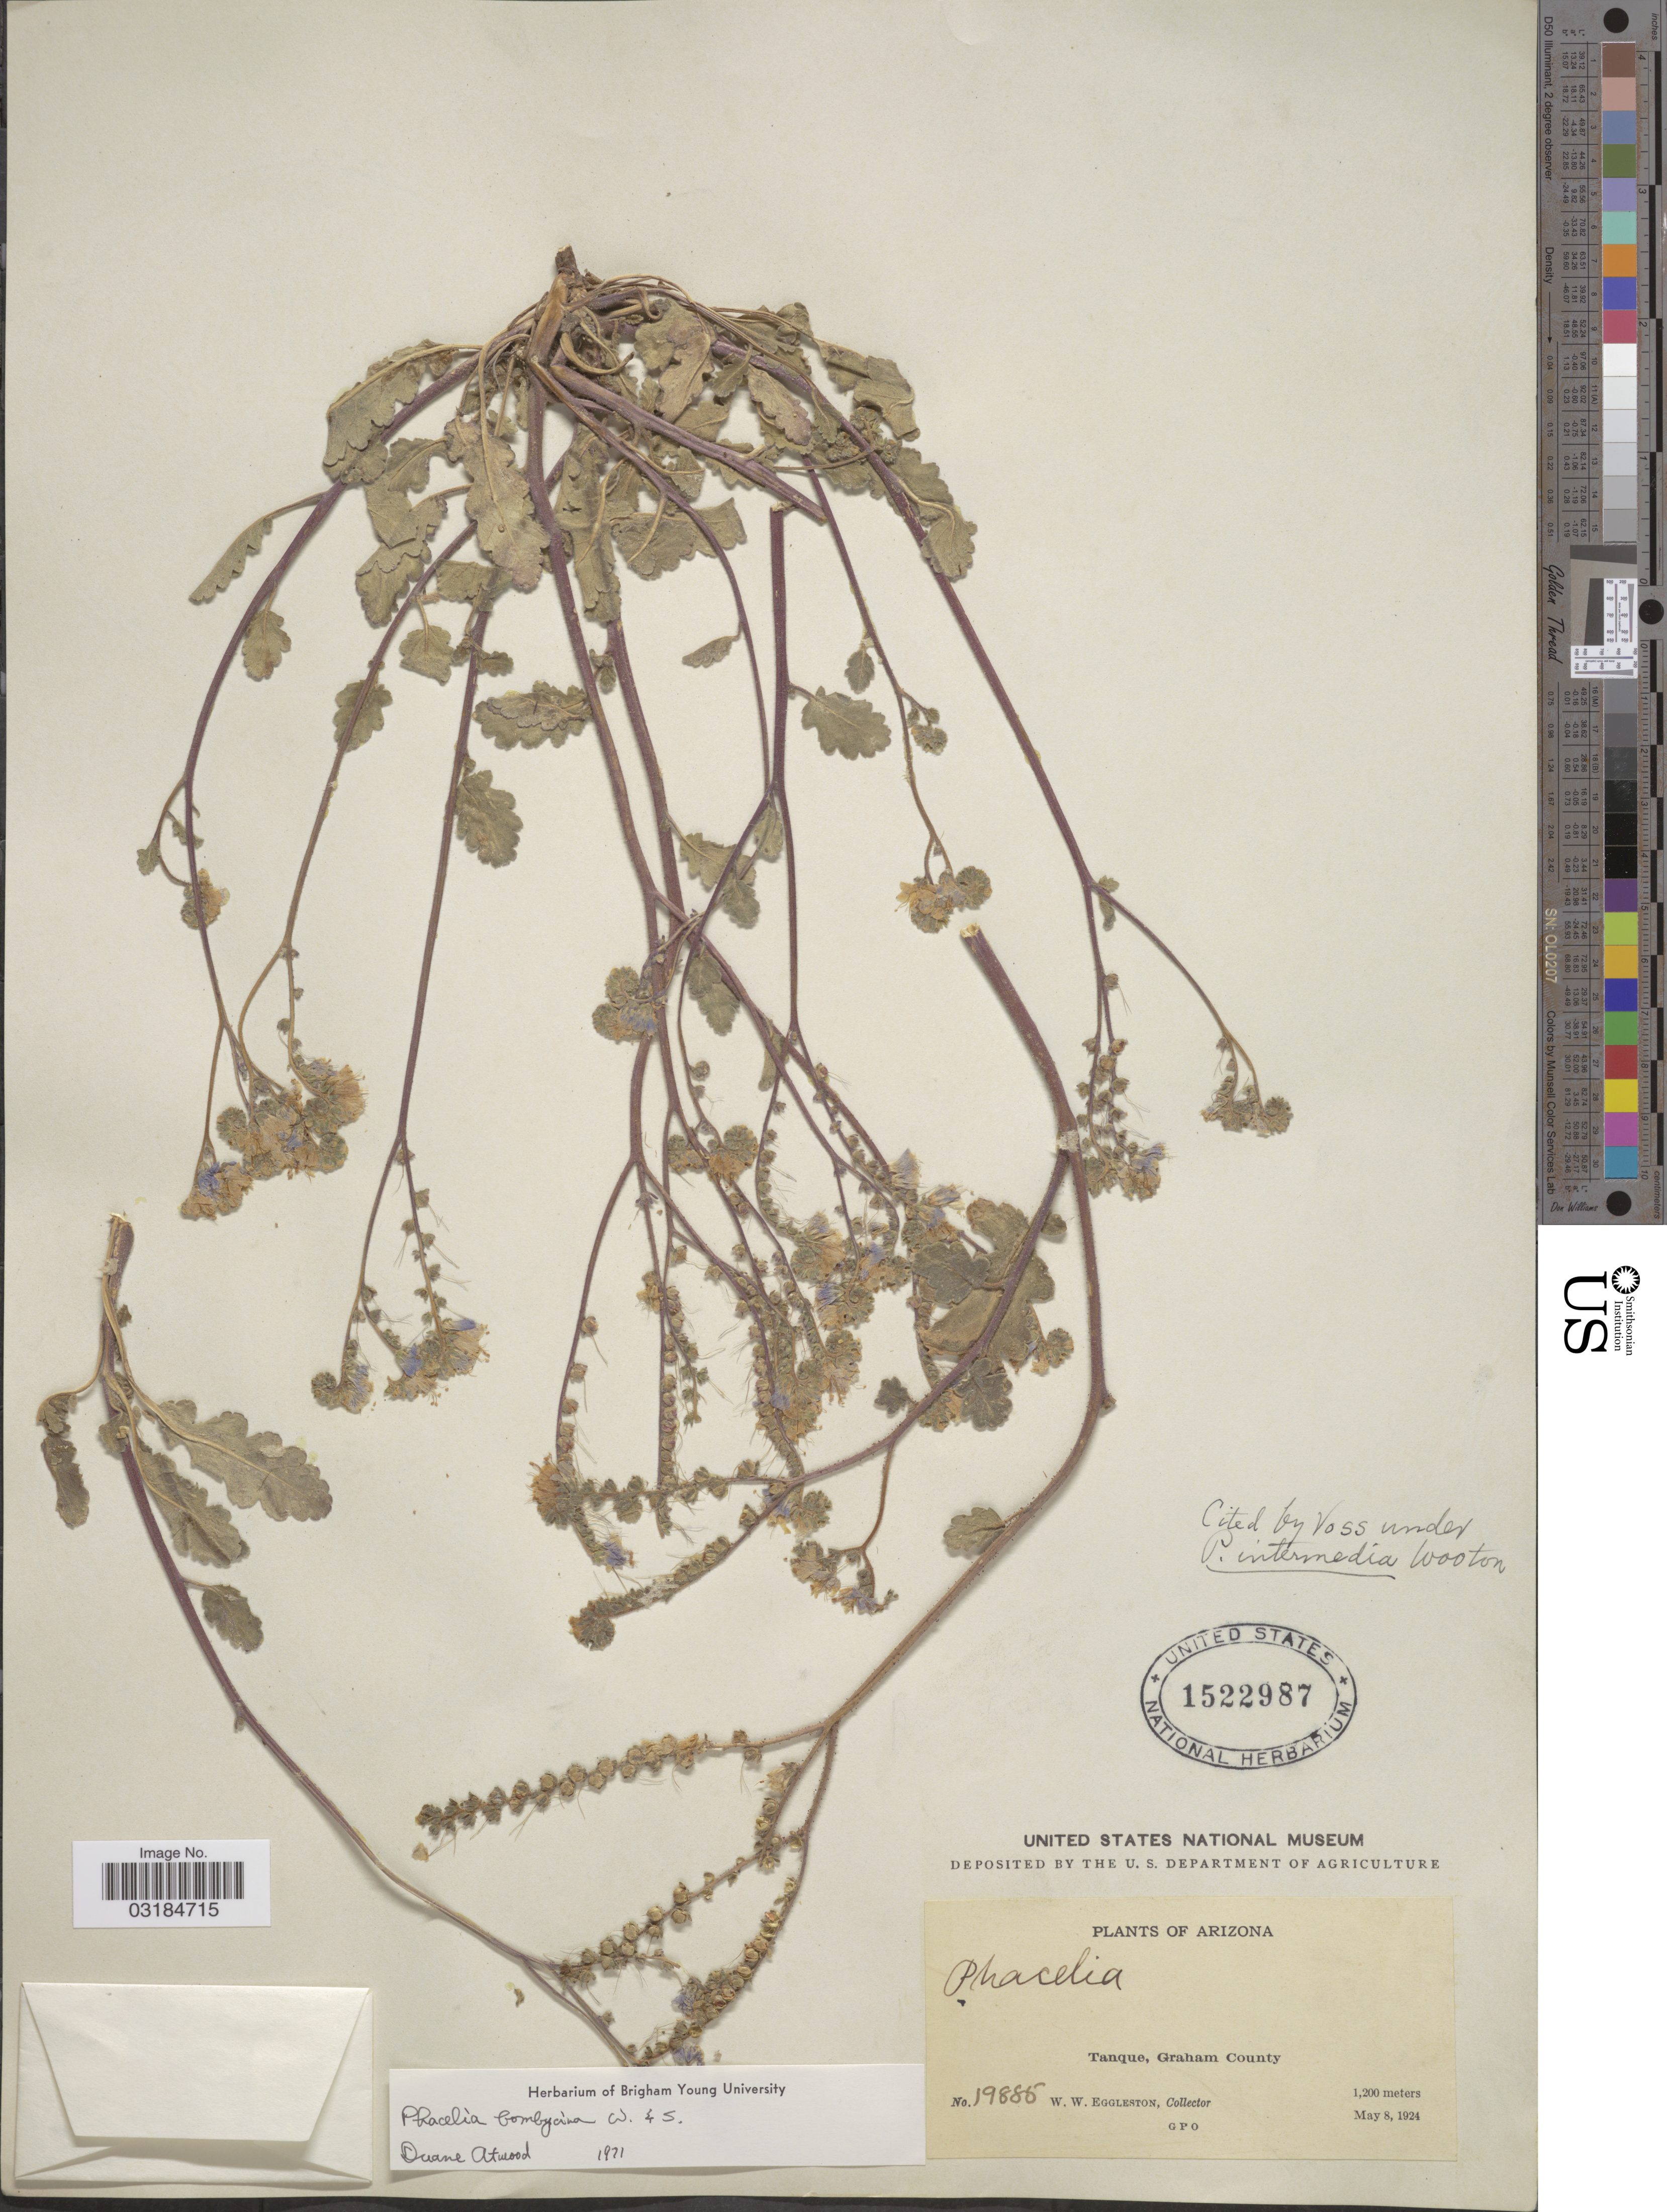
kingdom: Plantae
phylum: Tracheophyta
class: Magnoliopsida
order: Boraginales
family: Hydrophyllaceae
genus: Phacelia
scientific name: Phacelia bombycina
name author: Wooton & Standl.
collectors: W. W. Eggleston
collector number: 19885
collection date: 1924-05-08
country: United States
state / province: Arizona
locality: Tanque, Graham County.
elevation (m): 1200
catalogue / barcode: US 1522987